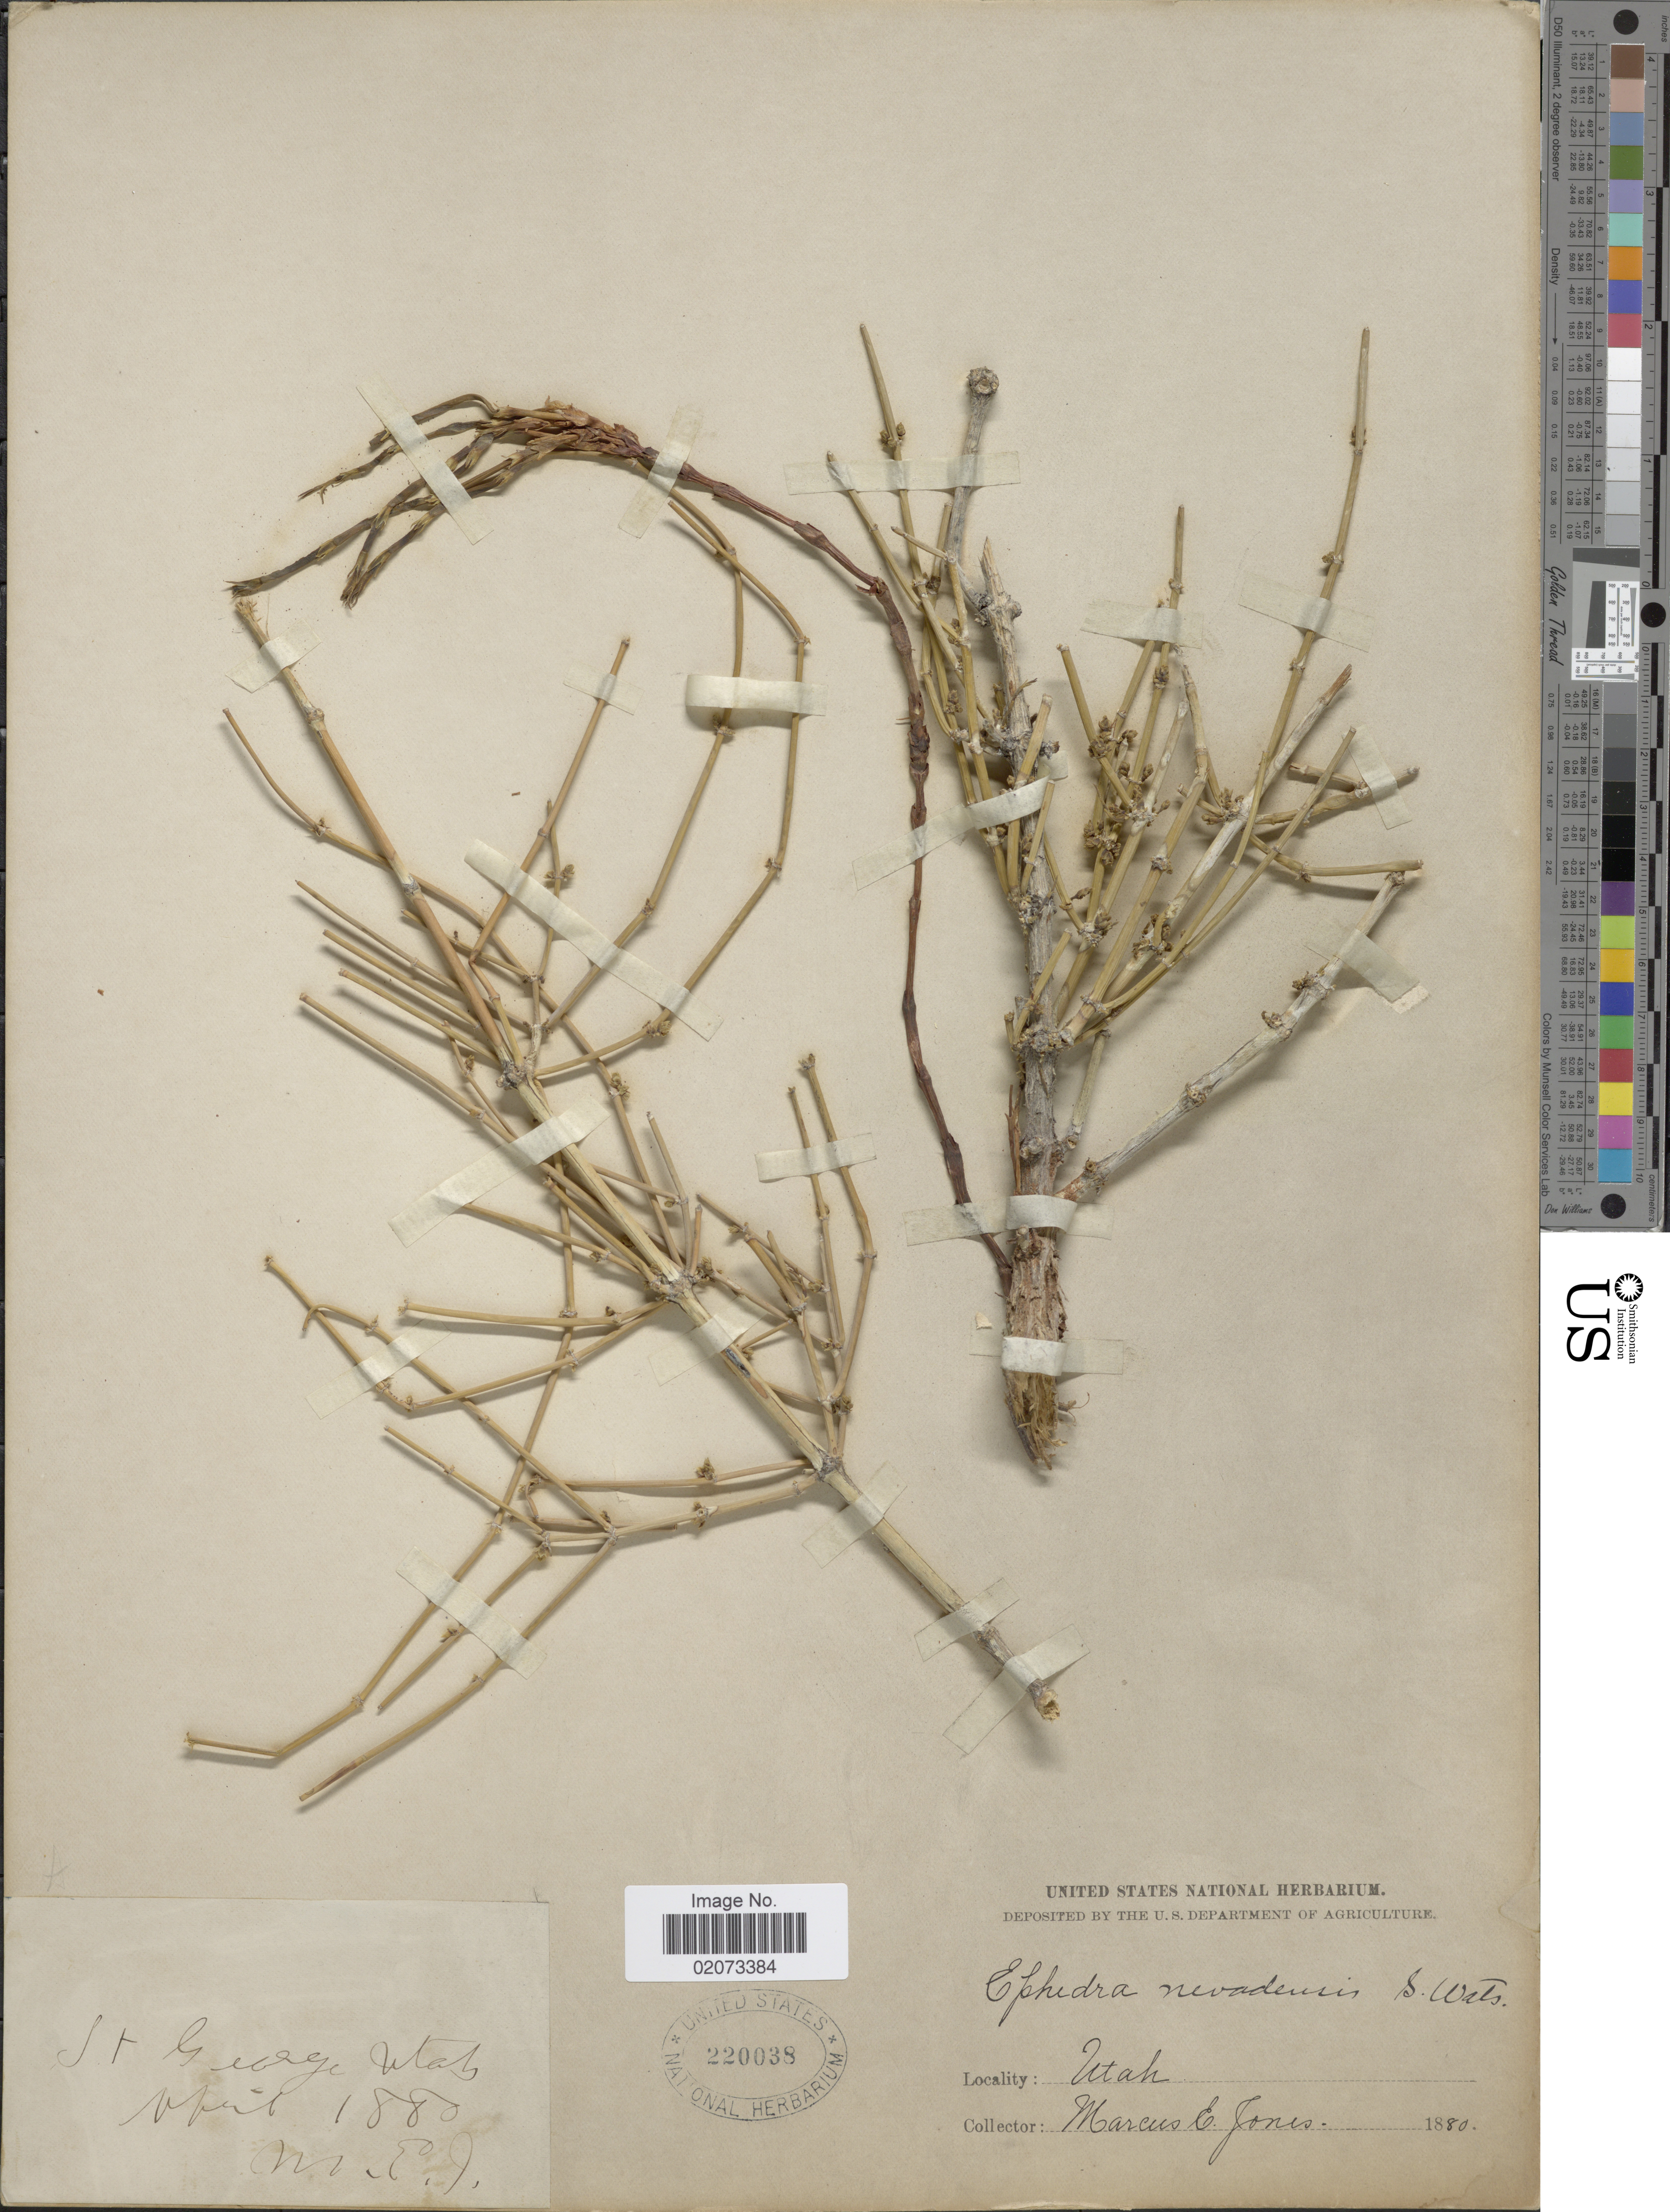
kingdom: Plantae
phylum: Tracheophyta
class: Gnetopsida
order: Ephedrales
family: Ephedraceae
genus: Ephedra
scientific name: Ephedra nevadensis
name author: S. Watson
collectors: M. E. Jones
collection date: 1880-04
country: United States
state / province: Utah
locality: Utah. St. George Utah.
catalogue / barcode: US 220038